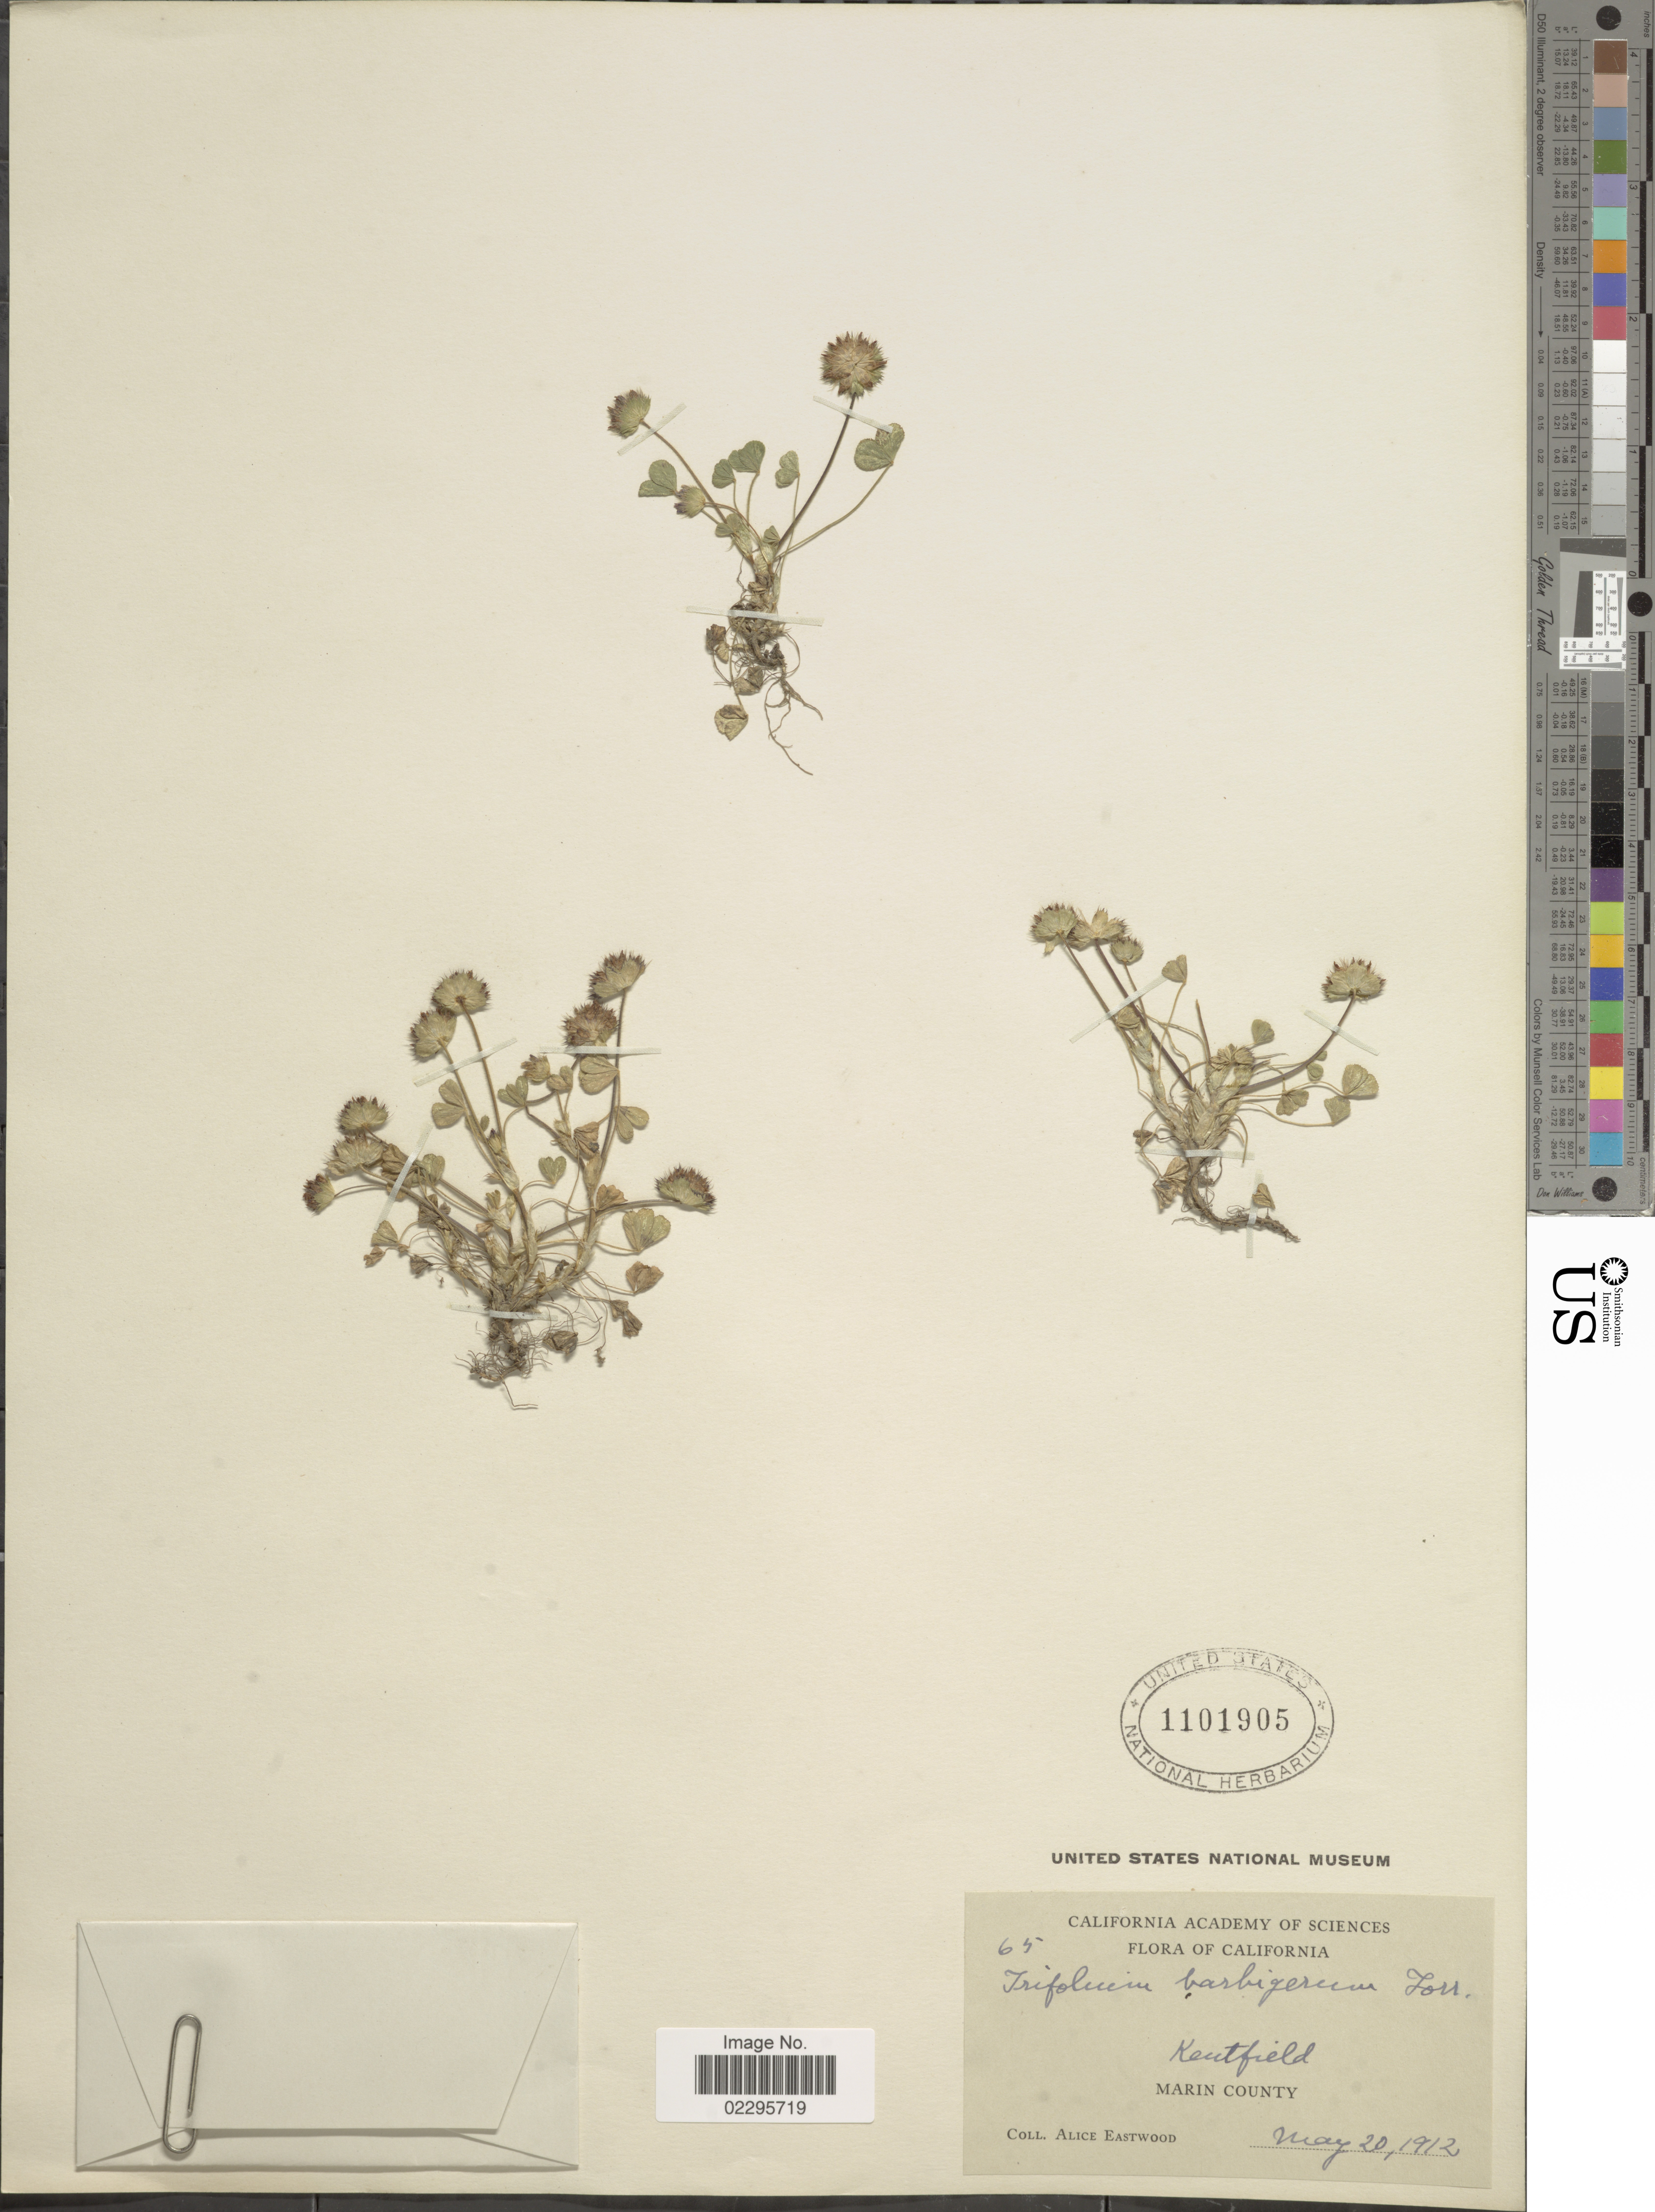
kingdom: Plantae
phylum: Tracheophyta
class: Magnoliopsida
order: Fabales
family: Fabaceae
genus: Trifolium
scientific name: Trifolium barbigerum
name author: Torr.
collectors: A. Eastwood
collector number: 65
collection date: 1912-05-20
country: United States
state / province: California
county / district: Marin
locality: Kentfield, Marin County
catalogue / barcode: US 1101905